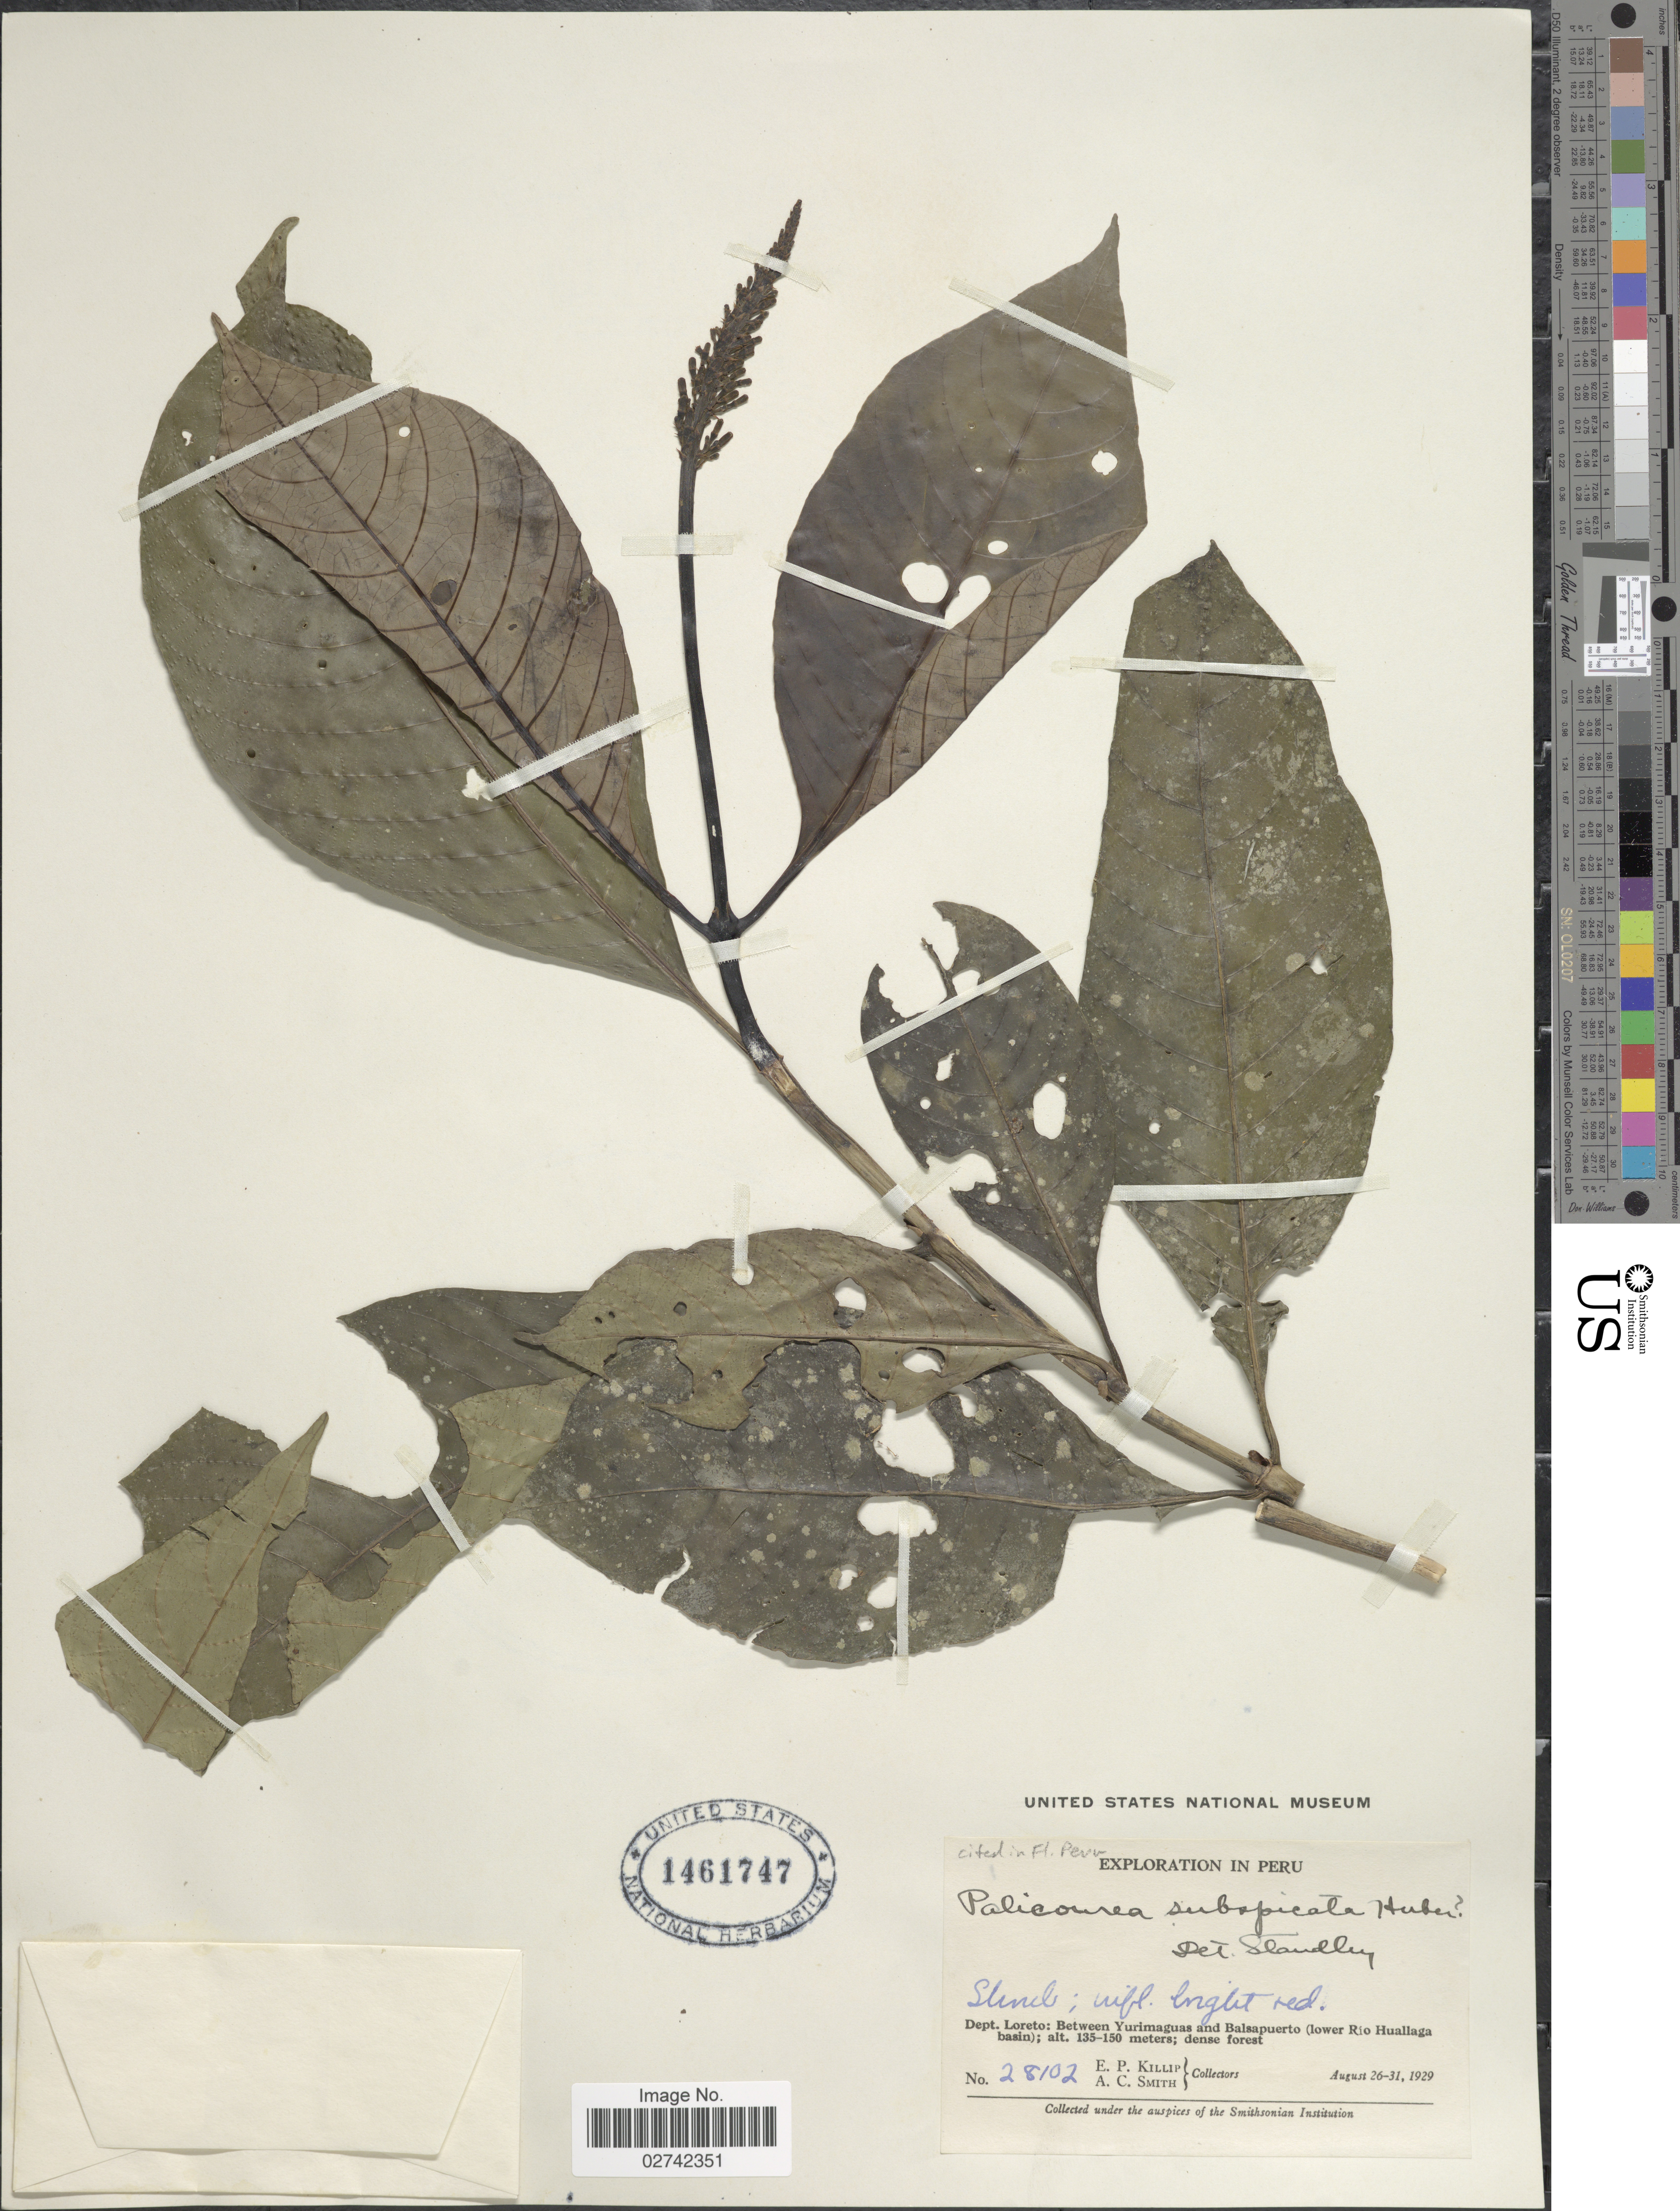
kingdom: Plantae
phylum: Tracheophyta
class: Magnoliopsida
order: Gentianales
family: Rubiaceae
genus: Palicourea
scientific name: Palicourea subspicata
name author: Huber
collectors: E. P. Killip & A. C. Smith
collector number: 28102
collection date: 1929-08-26/1929-08-31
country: Peru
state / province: Loreto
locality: Between Yurimaguas and Balsapuerto (lower Rio Huallaga basin).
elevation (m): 135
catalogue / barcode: US 1461747